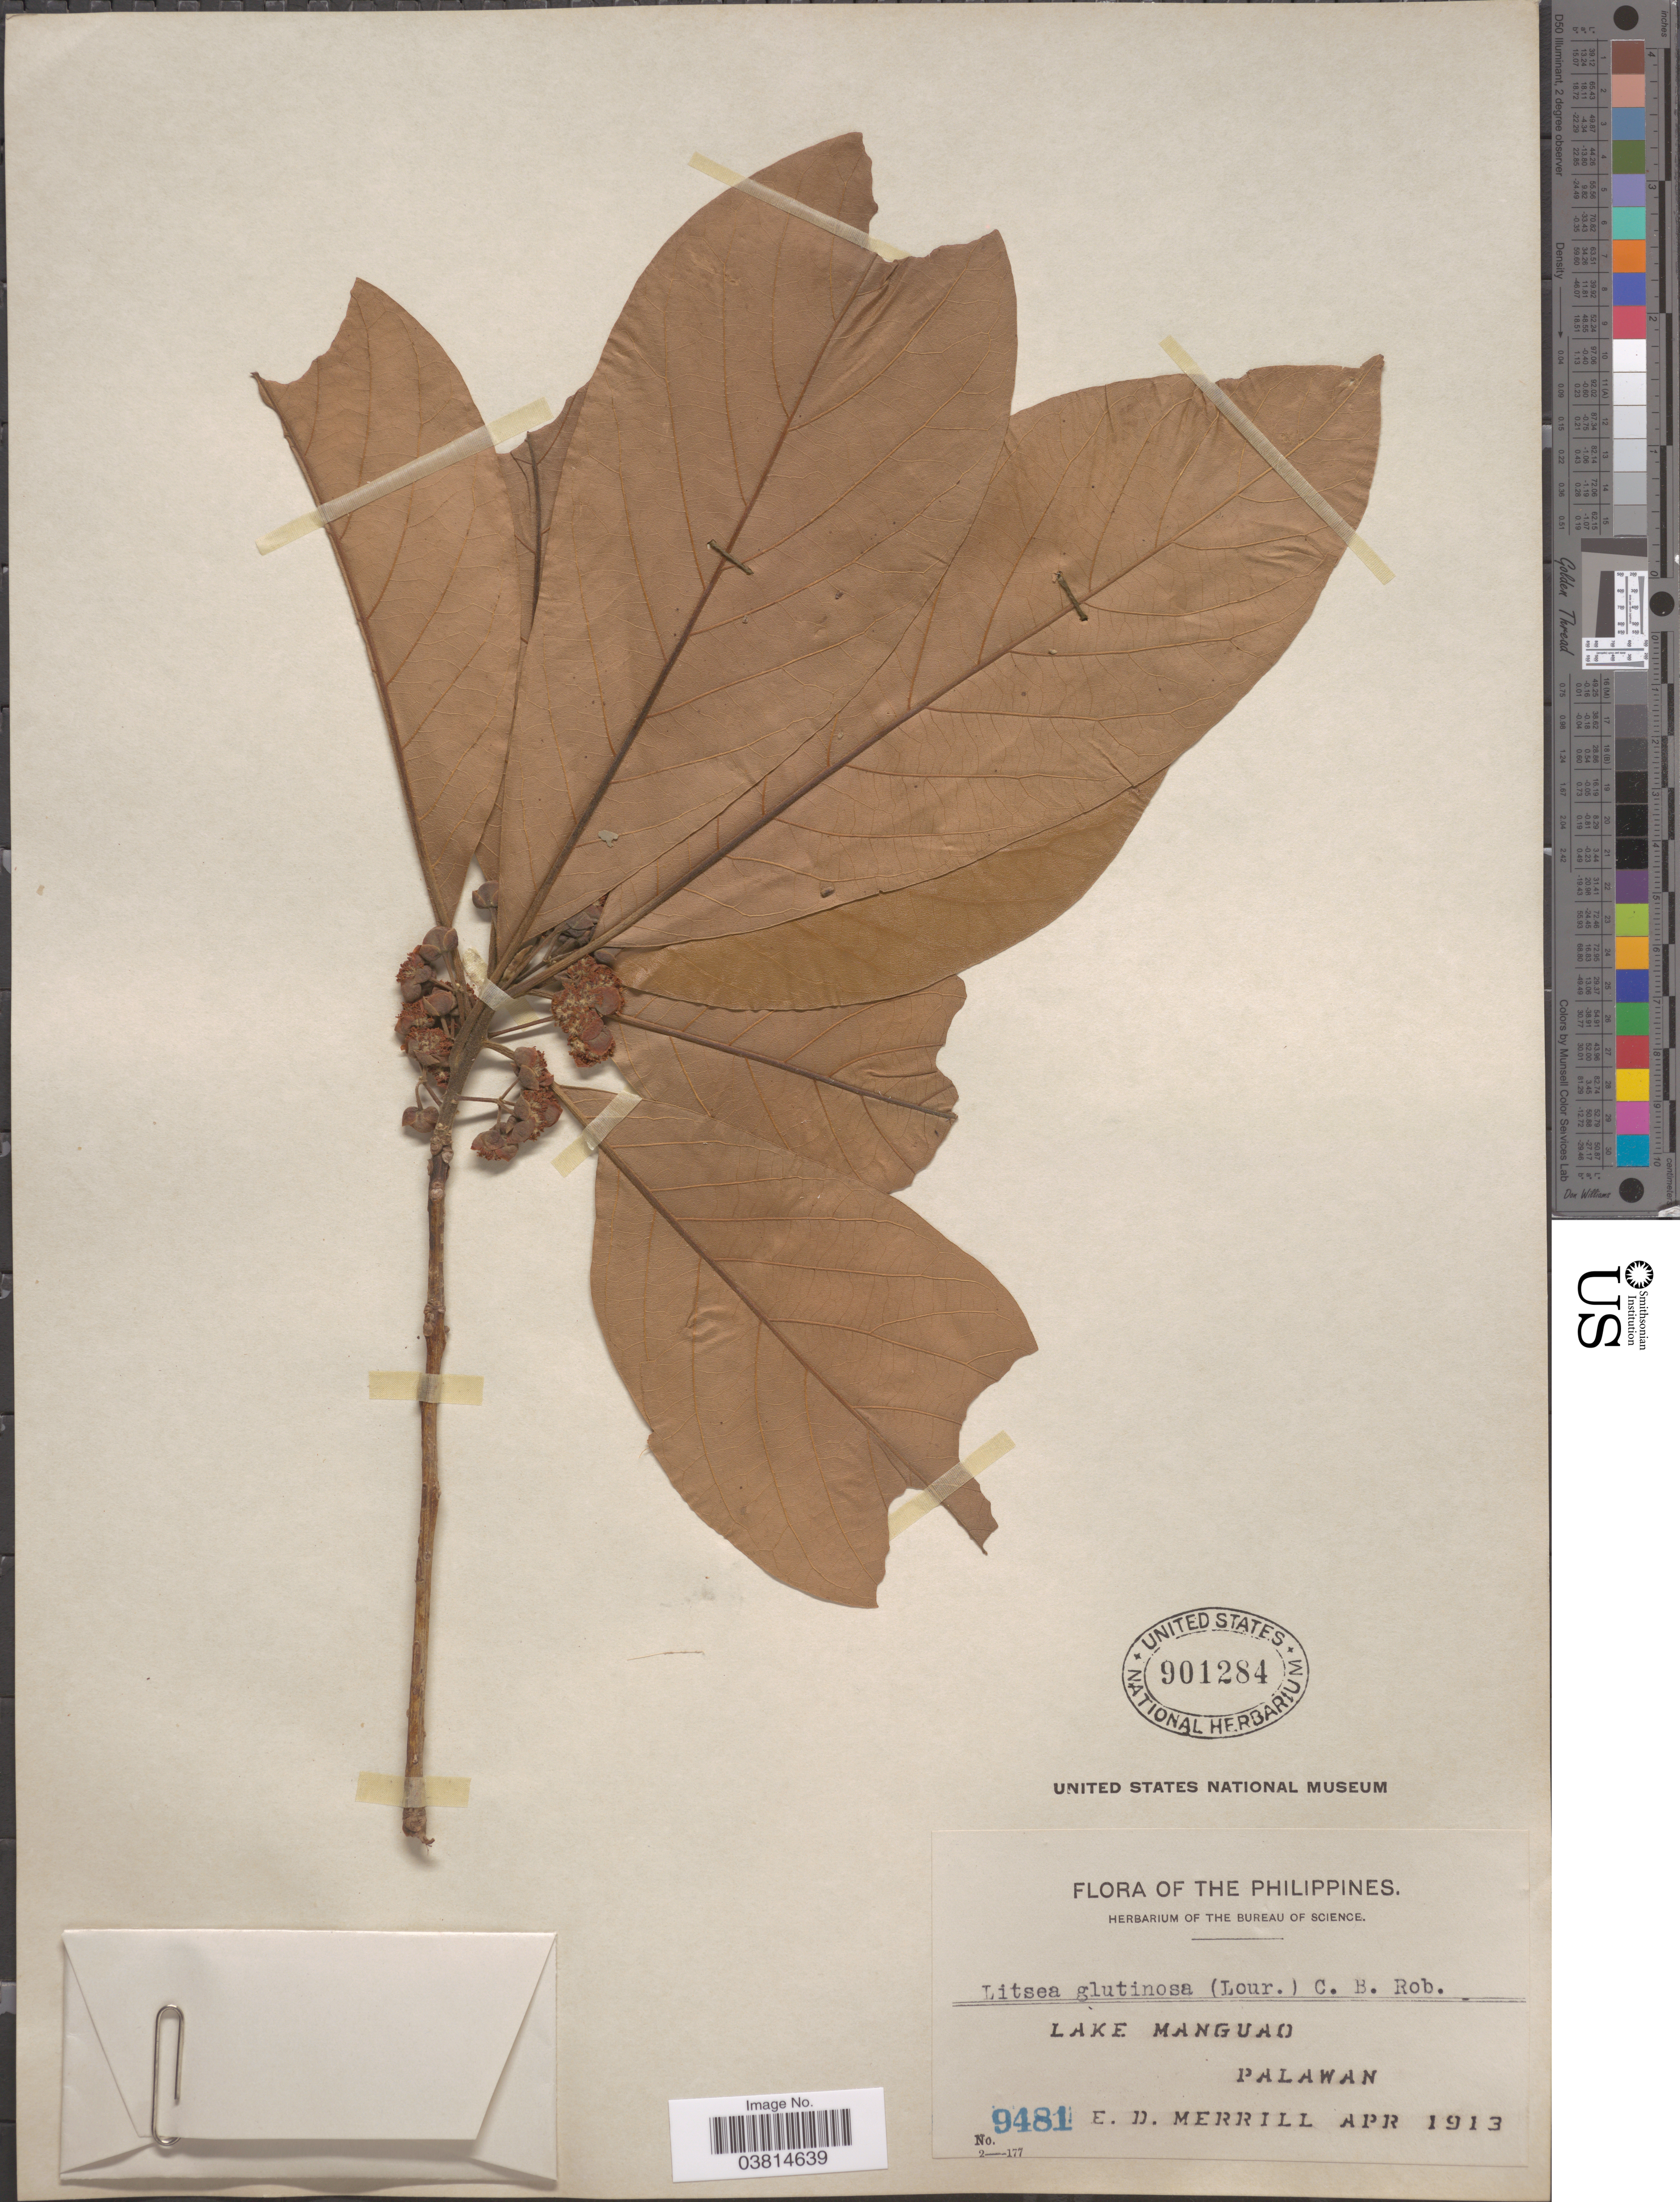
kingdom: Plantae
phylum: Tracheophyta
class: Magnoliopsida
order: Laurales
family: Lauraceae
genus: Litsea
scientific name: Litsea glutinosa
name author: (Lour.) C.B. Rob.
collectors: E. D. Merrill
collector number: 9481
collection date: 1913-04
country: Philippines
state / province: Mimaropa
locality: Lake Manguao. Palawan.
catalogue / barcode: US 901284